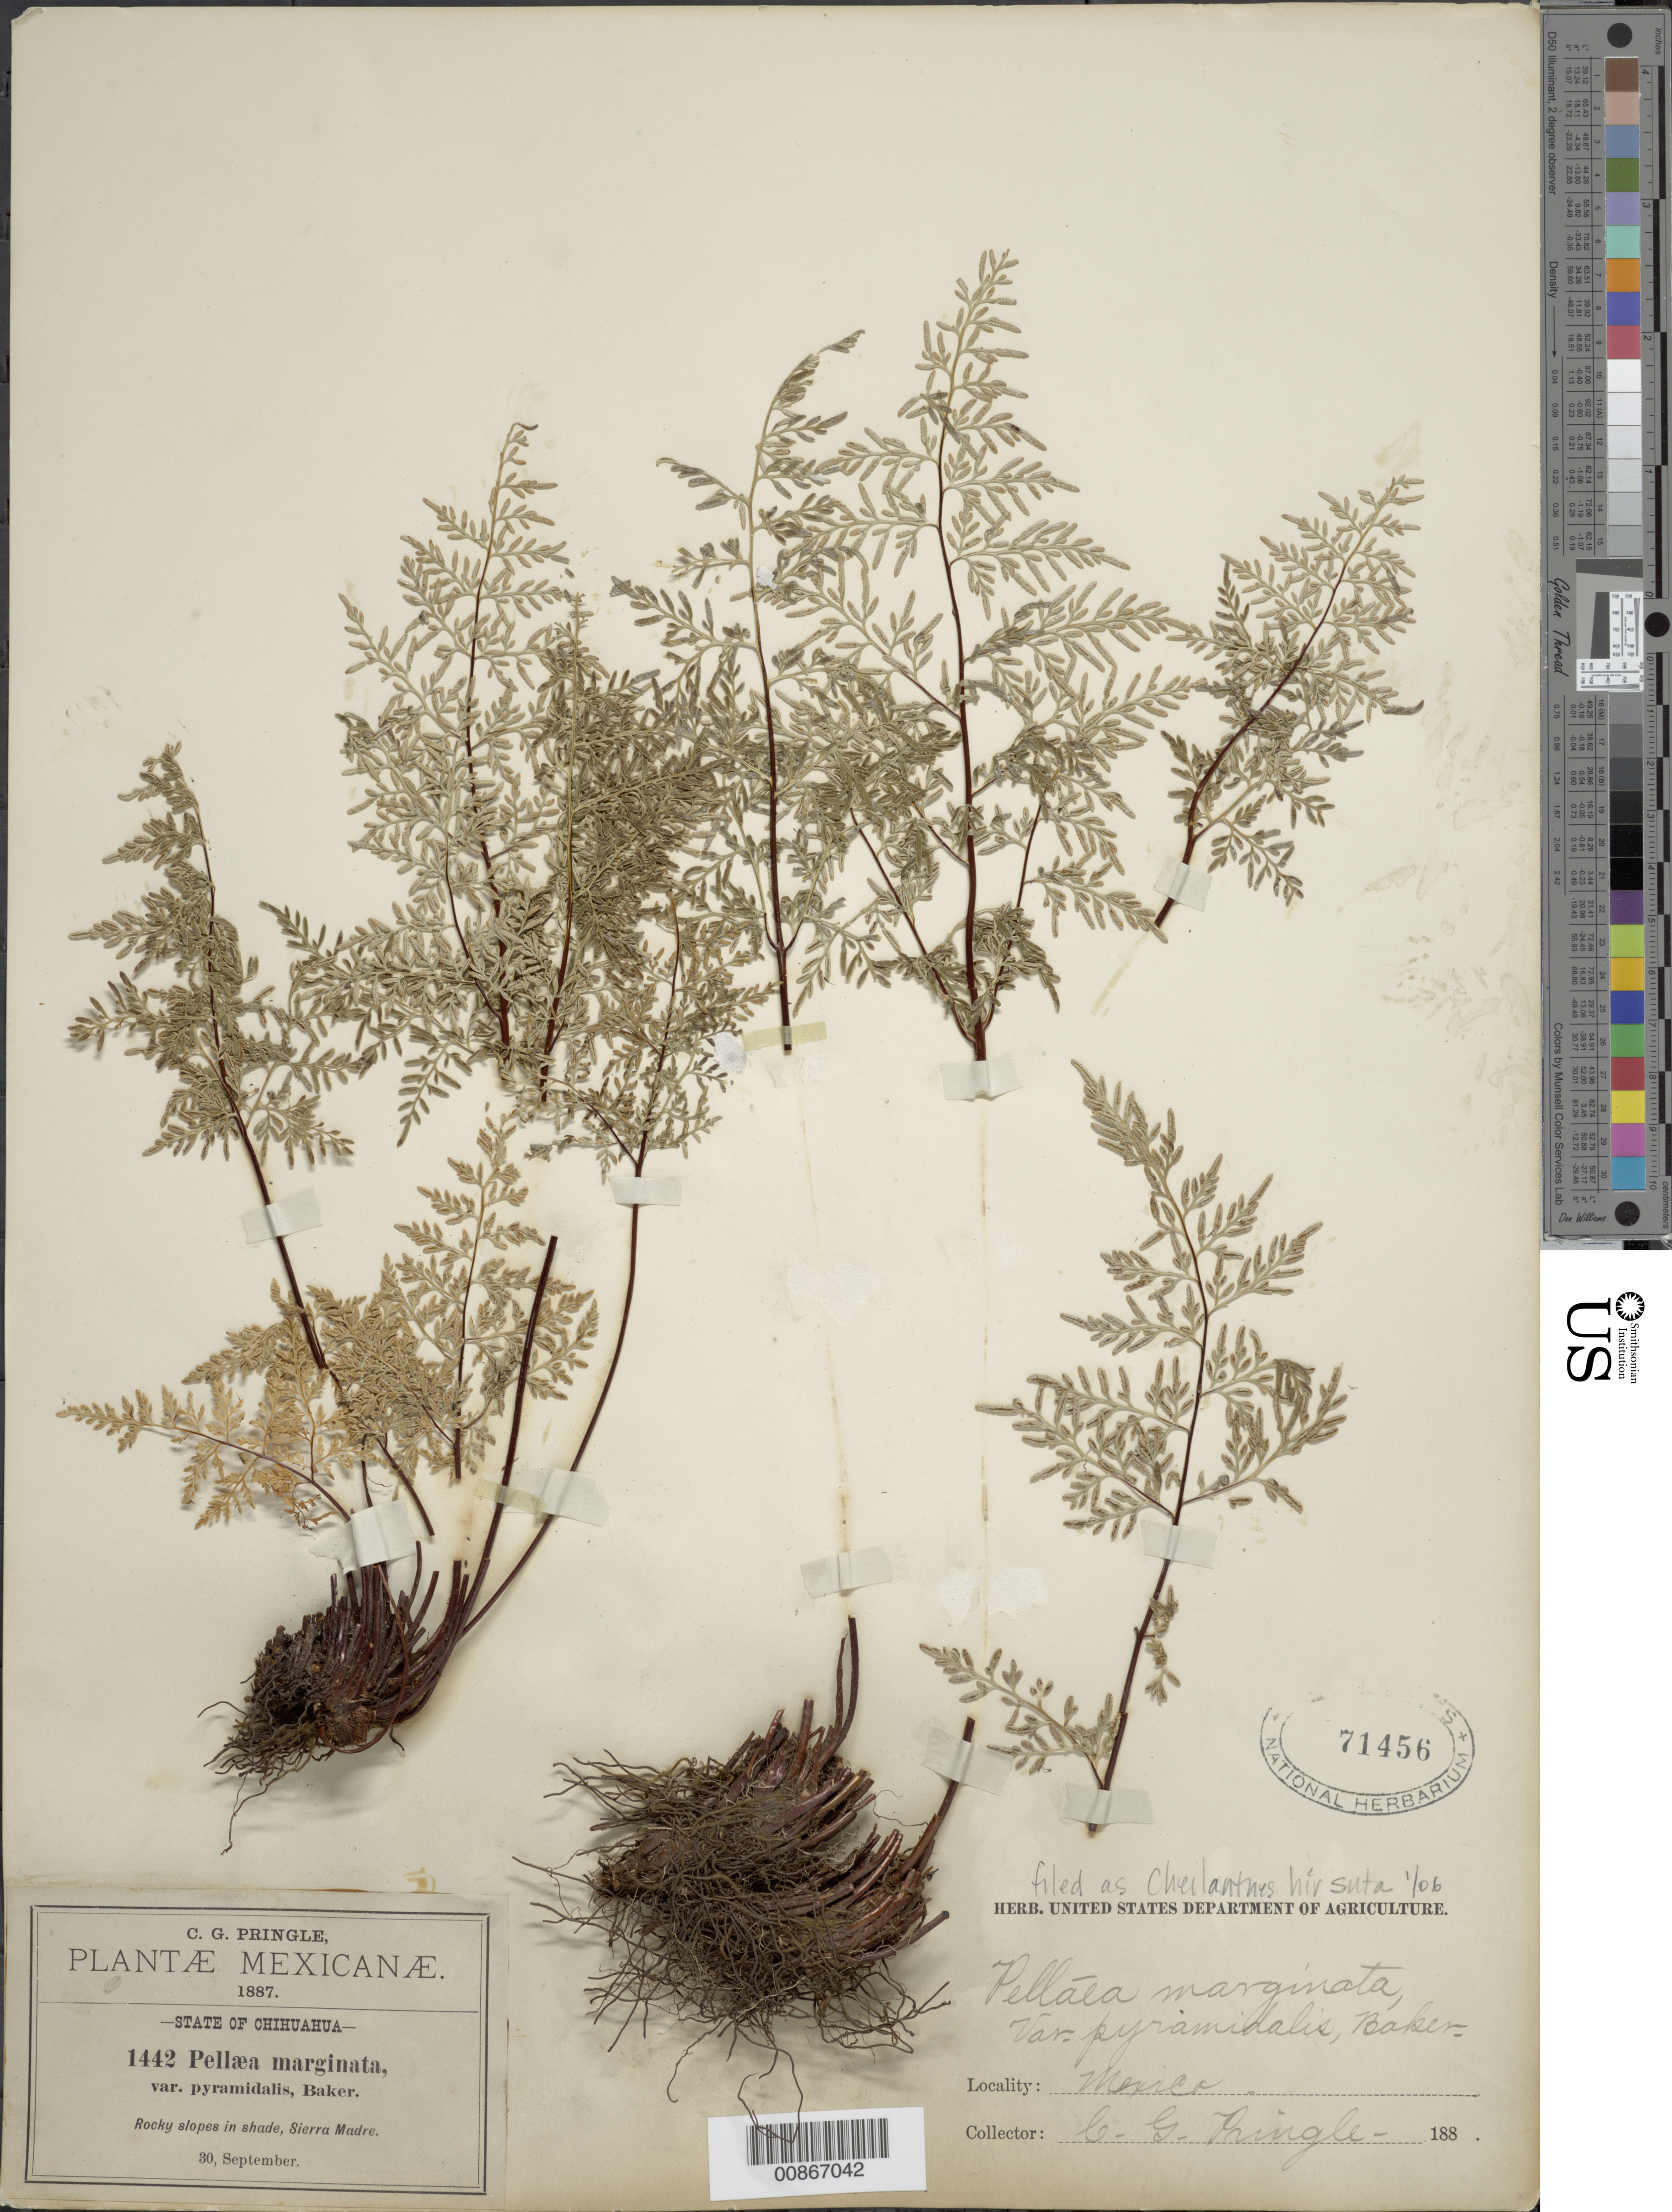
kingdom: Plantae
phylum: Tracheophyta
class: Polypodiopsida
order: Polypodiales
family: Pteridaceae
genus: Gaga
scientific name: Gaga hirsuta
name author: (Link) Fay W. Li & Windham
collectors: C. G. Pringle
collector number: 1442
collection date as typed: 30 Sep 1887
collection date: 1887-09-30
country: Mexico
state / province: Chihuahua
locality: Sierra Madre, Chihuahua.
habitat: Rocky slopes in shade.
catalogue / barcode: US 71456